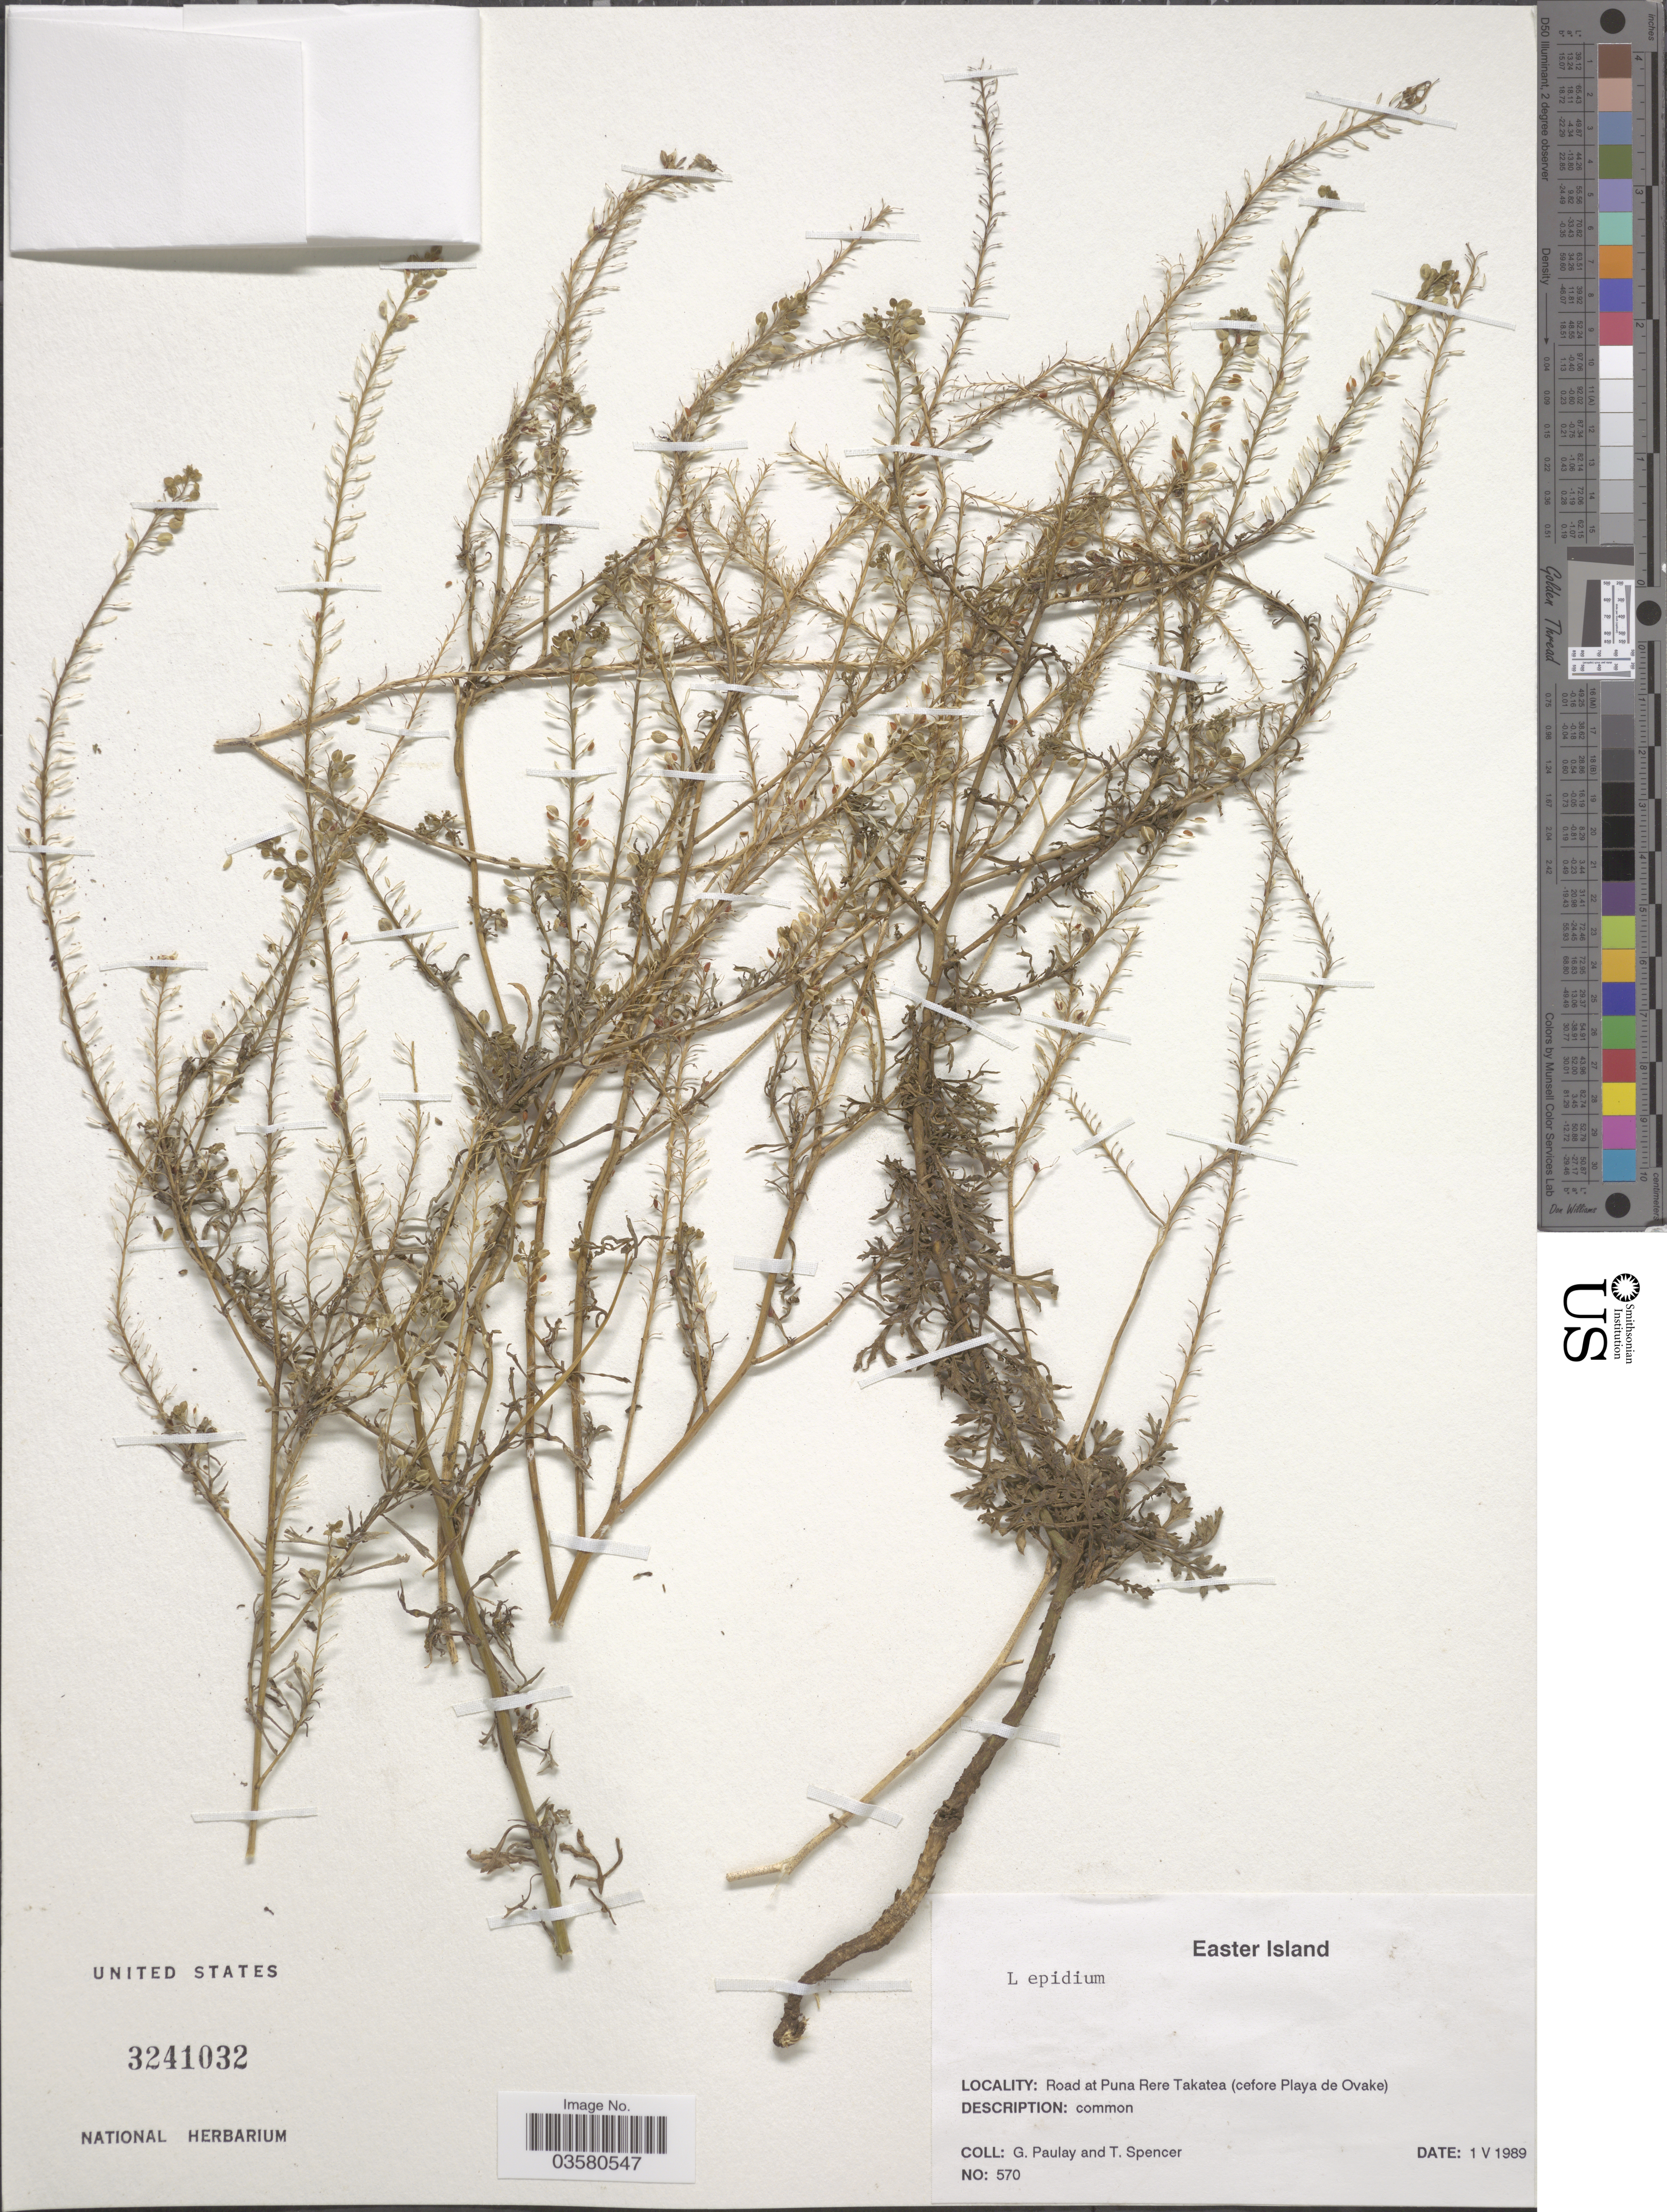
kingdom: Plantae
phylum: Tracheophyta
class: Magnoliopsida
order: Brassicales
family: Brassicaceae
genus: Lepidium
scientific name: Lepidium bonariense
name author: L.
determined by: Al-Shehbaz, I. A., (MO), Missouri Botanical Garden (UNITED STATES)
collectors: G. Paulay & T. Spencer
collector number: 570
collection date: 1989-05-01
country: French Polynesia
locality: Easter Island. Road at Puna Rere Takatea (cefore Playa de Ovake).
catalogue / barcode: US 3241032